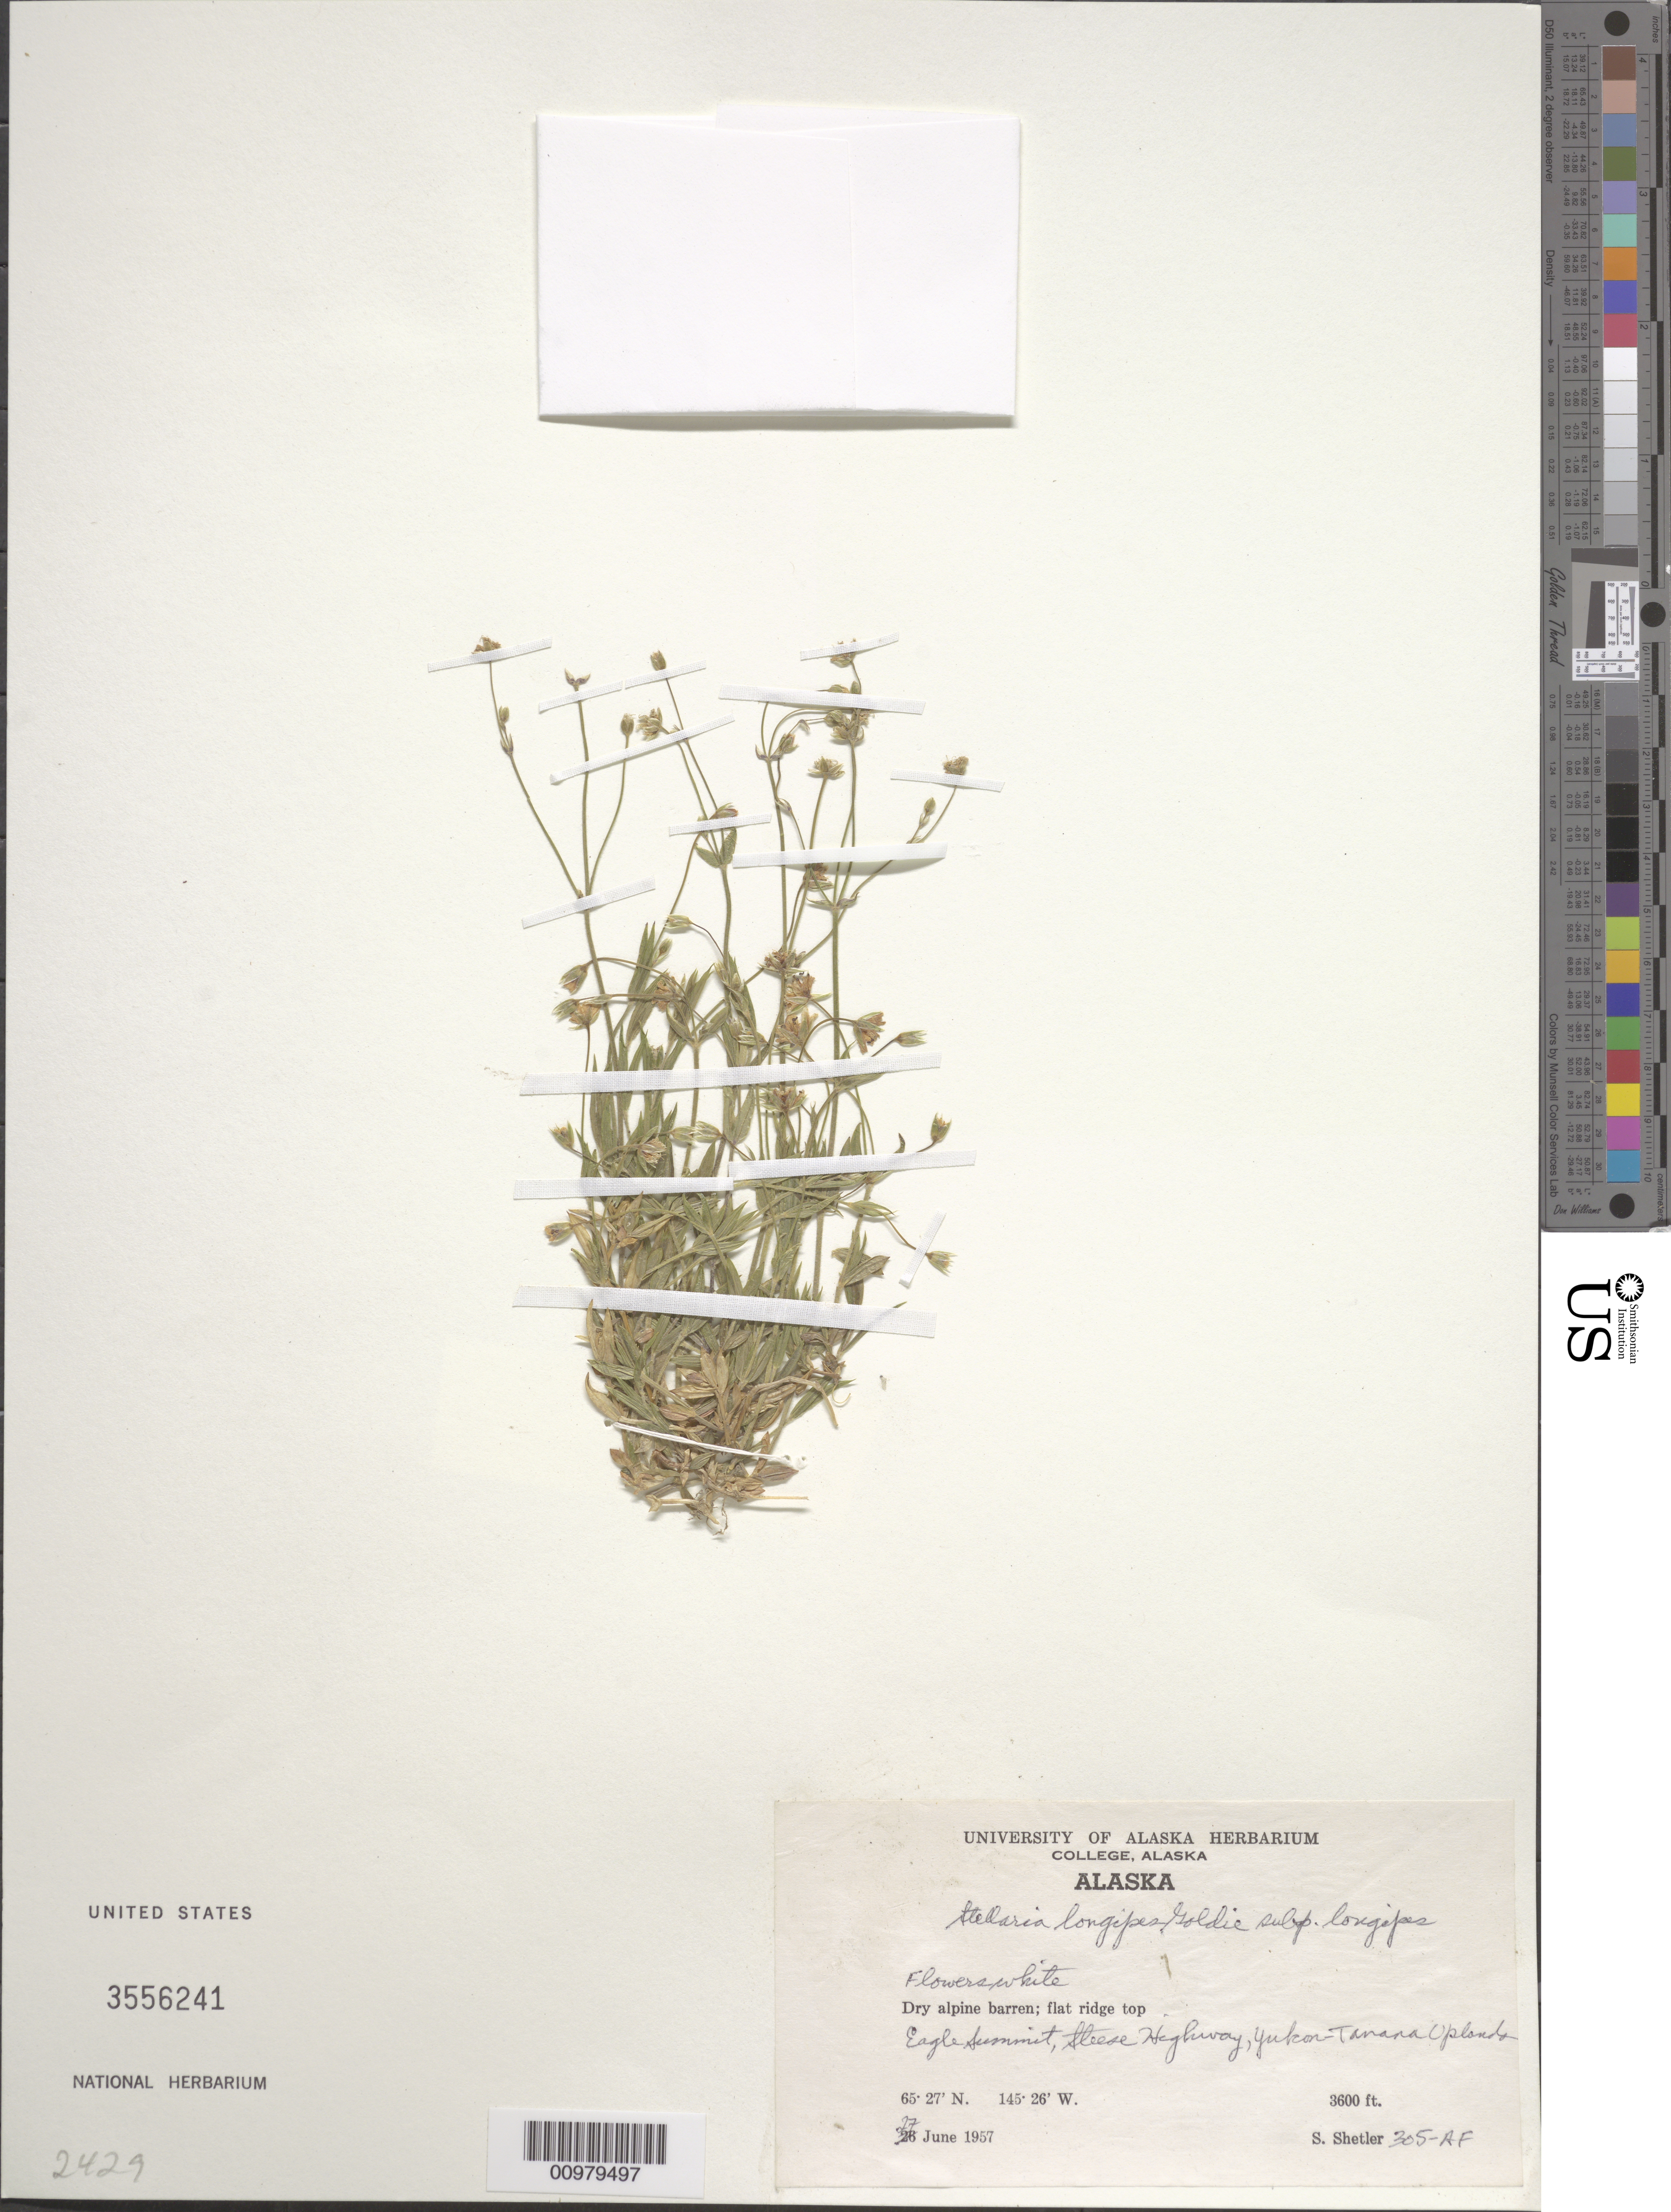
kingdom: Plantae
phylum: Tracheophyta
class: Magnoliopsida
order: Caryophyllales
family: Caryophyllaceae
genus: Stellaria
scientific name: Stellaria longipes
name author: Goldie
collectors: S. Shetler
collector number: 305-AF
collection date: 1957-06-27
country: United States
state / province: Alaska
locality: Eagle Summit, Steese Highway, Yukon-Tanana Uplands.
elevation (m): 1097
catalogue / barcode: US 3556241